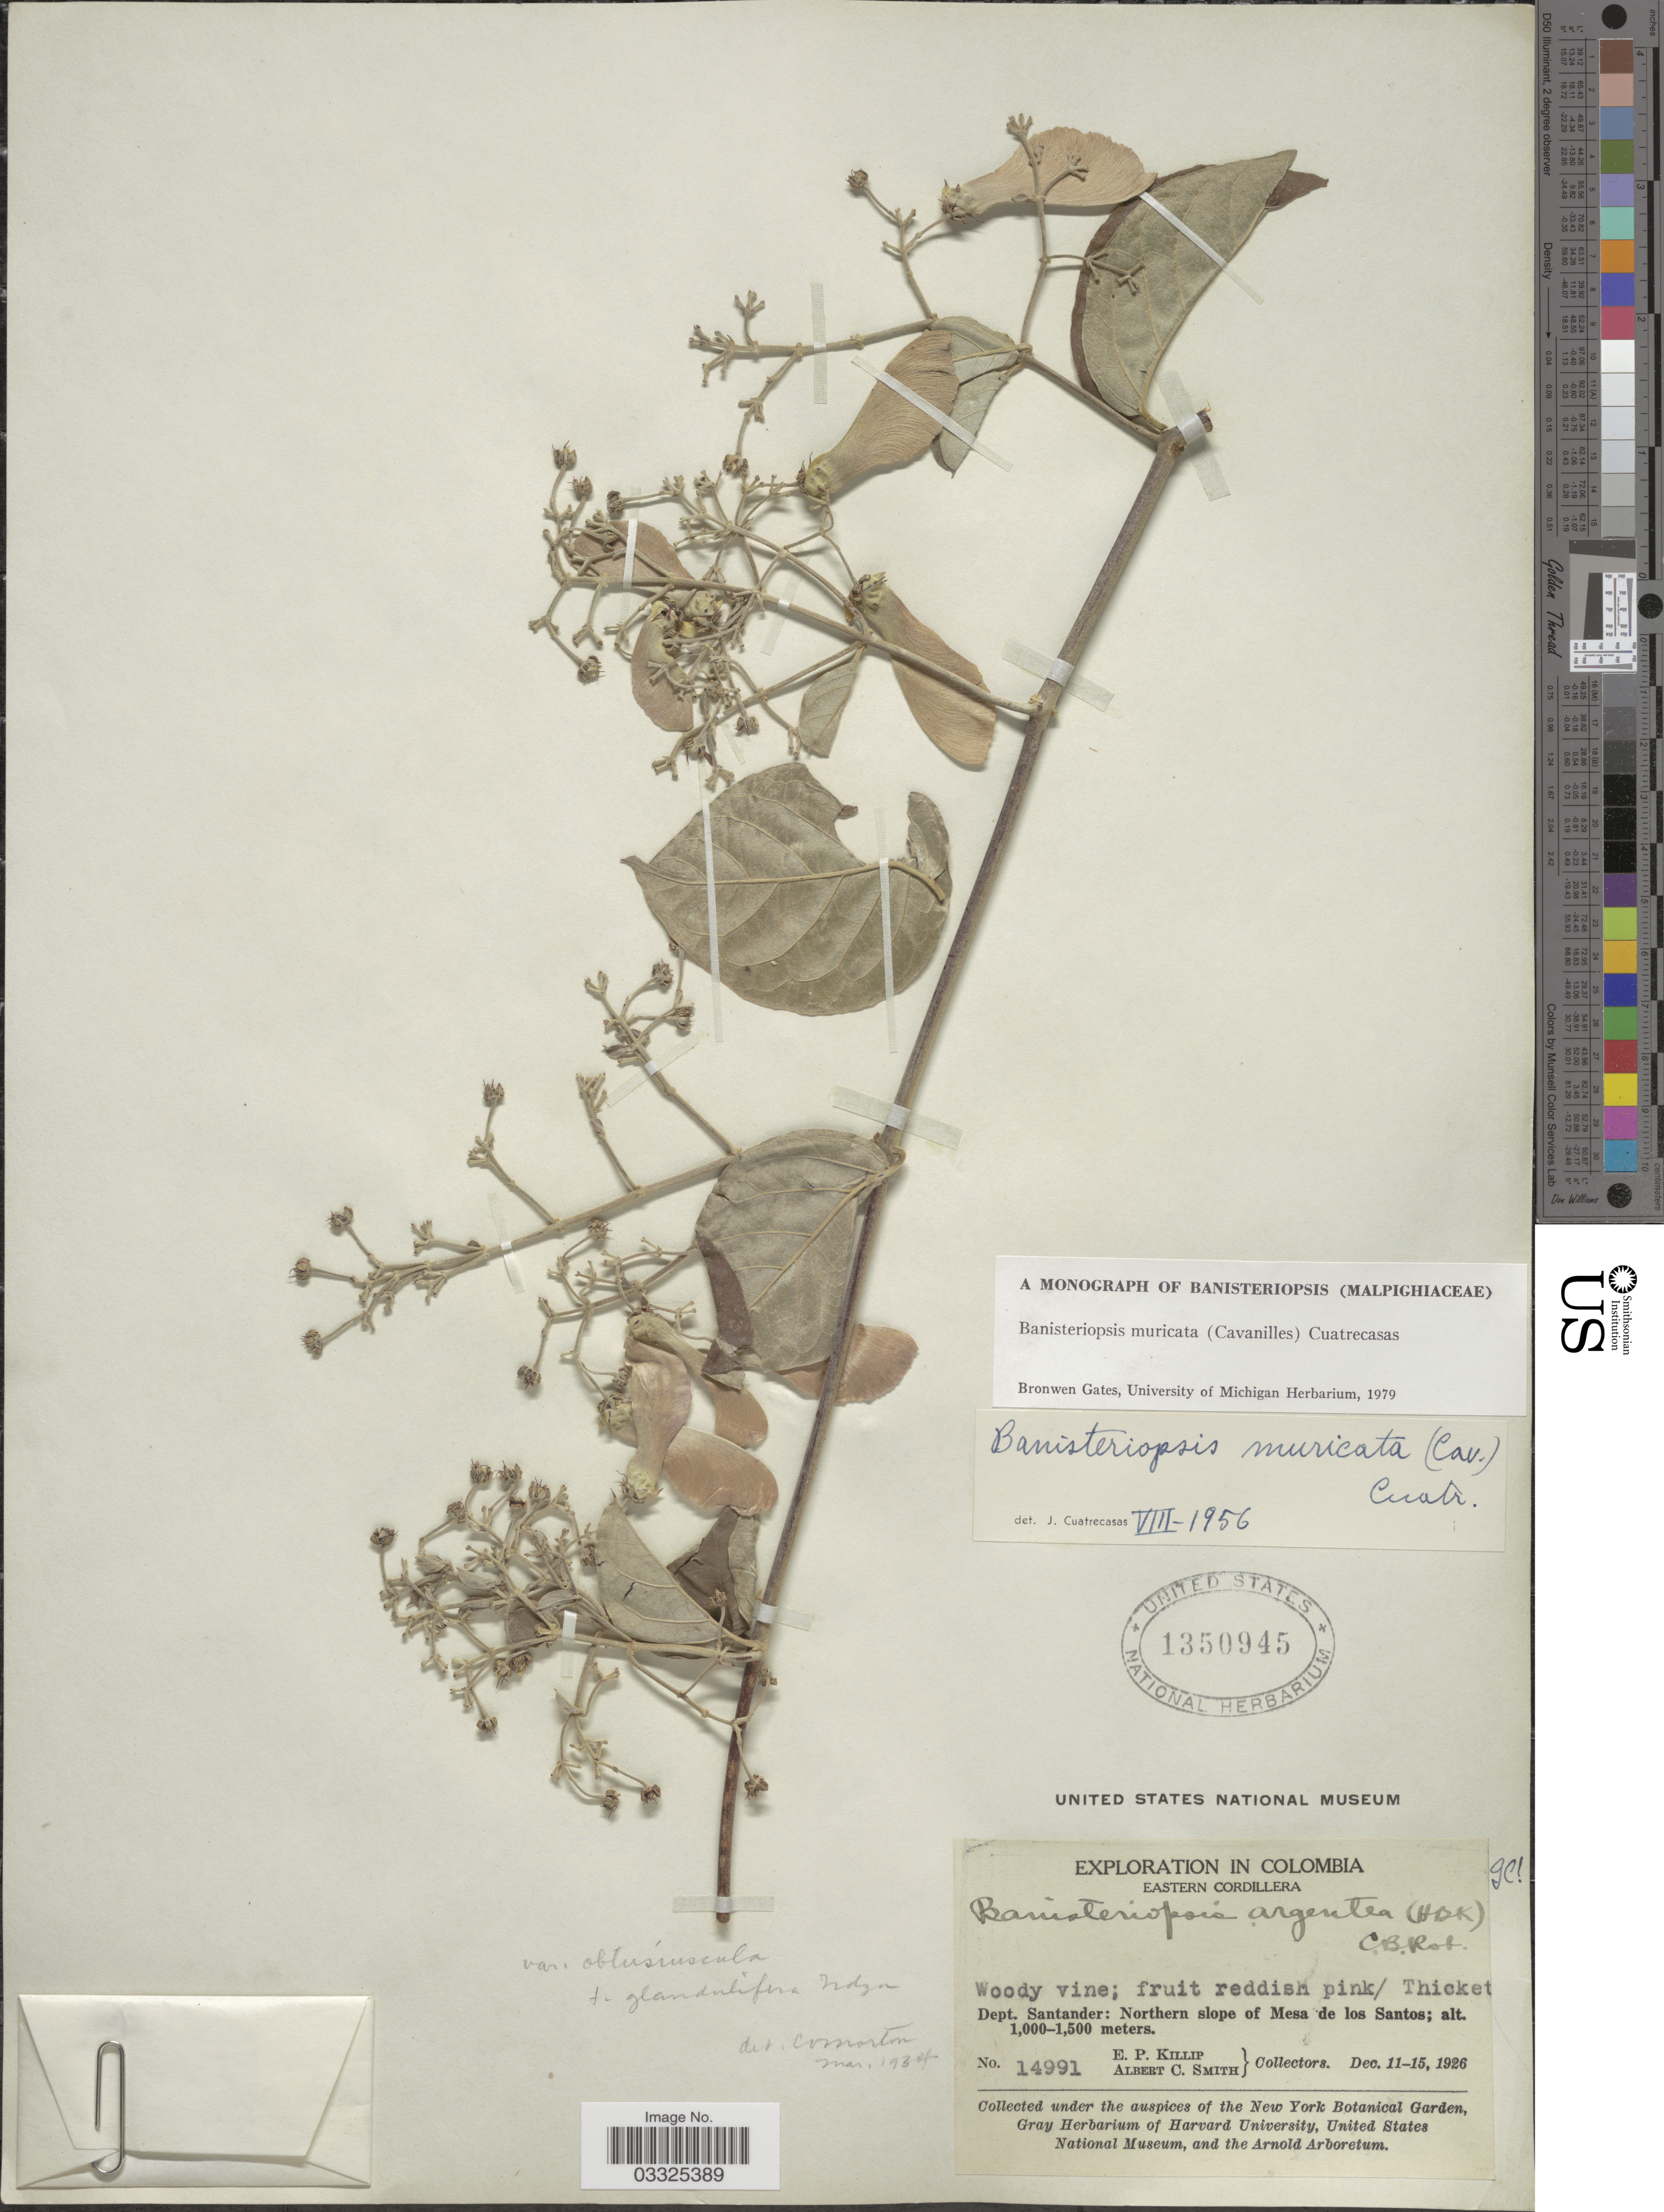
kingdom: Plantae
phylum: Tracheophyta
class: Magnoliopsida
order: Malpighiales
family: Malpighiaceae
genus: Banisteriopsis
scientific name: Banisteriopsis muricata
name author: (Cav.) Cuatrec.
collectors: E. P. Killip & A. C. Smith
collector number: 14991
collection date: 1926-12-11/1926-12-15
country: Colombia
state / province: Santander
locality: Dept. Santander: Northern slope of Mesa de los Santos.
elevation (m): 1000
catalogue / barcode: US 1350945